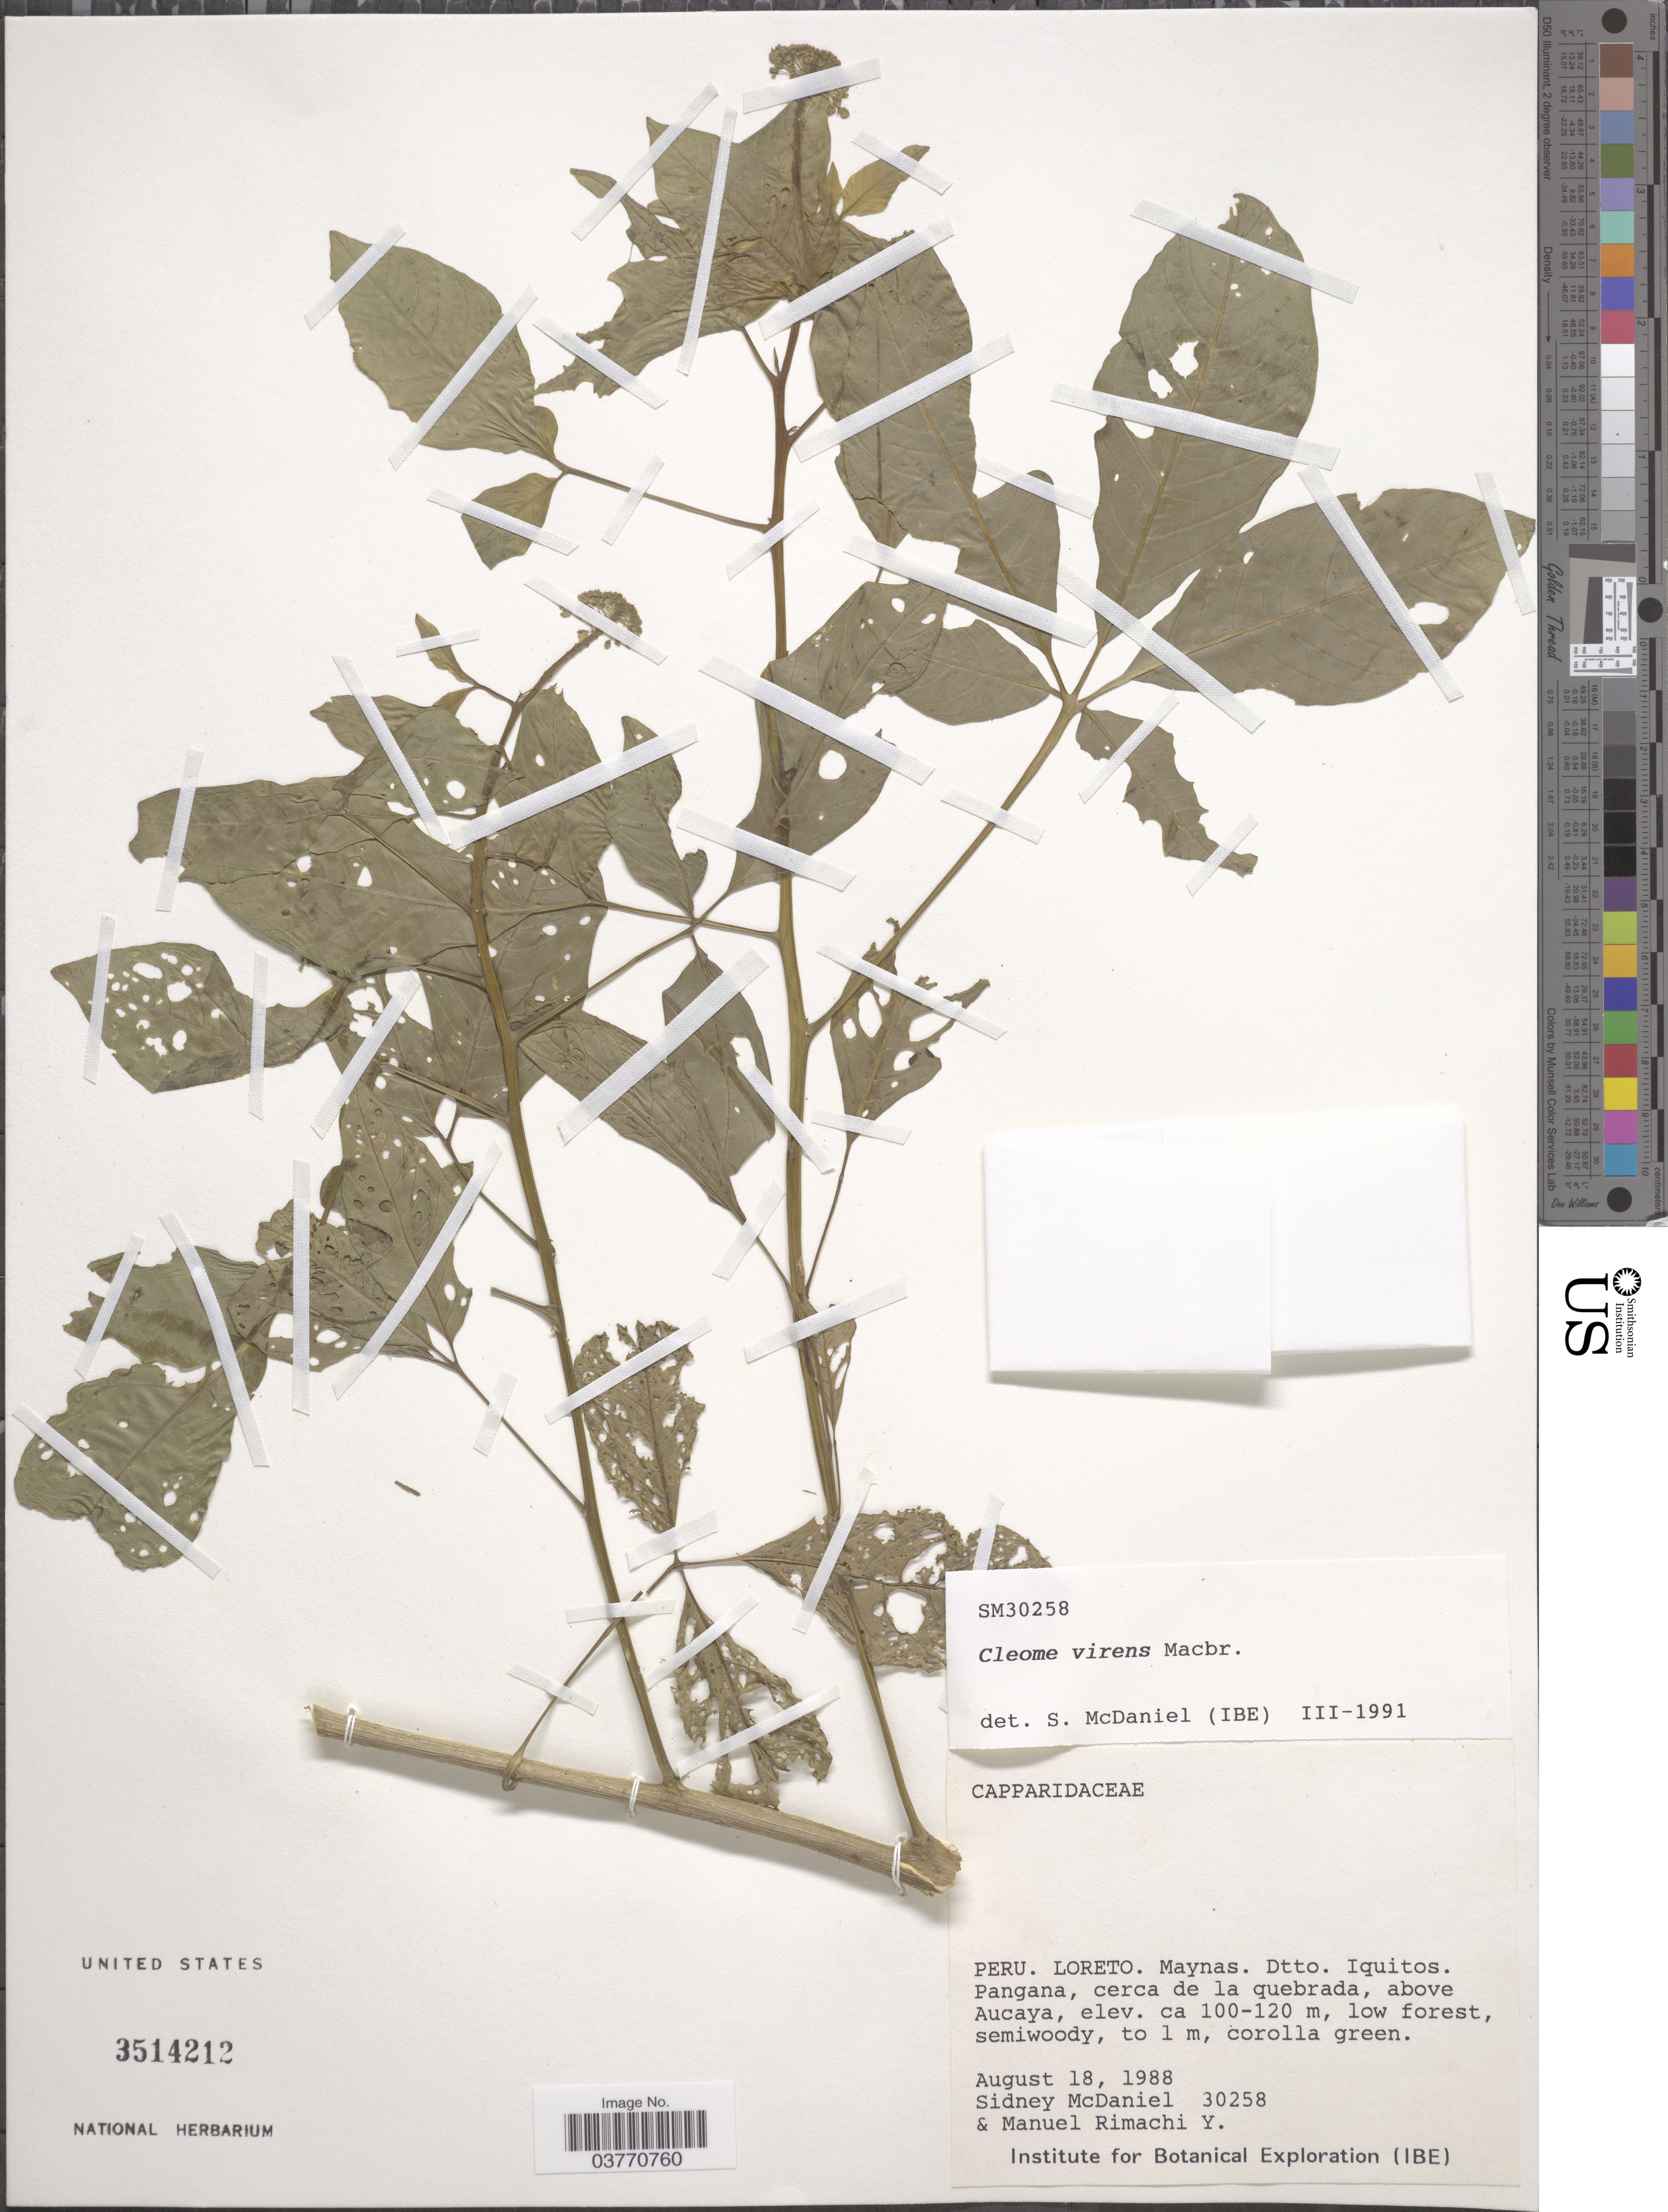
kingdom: Plantae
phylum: Tracheophyta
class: Magnoliopsida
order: Brassicales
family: Cleomaceae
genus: Tarenaya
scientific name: Tarenaya virens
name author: (J.F. Macbr.) Soares Neto & Roalson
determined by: Strong, M. T., (US), Smithsonian Institution - National Museum of Natural History (UNITED STATES)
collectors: S. McDaniel & M. Rimachi Y.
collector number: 30258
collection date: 1988-08-18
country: Peru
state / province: Loreto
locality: Maynas. Dtto. Iquitos. Pangana, cerca de la quebrada, above Aucaya.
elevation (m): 100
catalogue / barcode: US 3514212